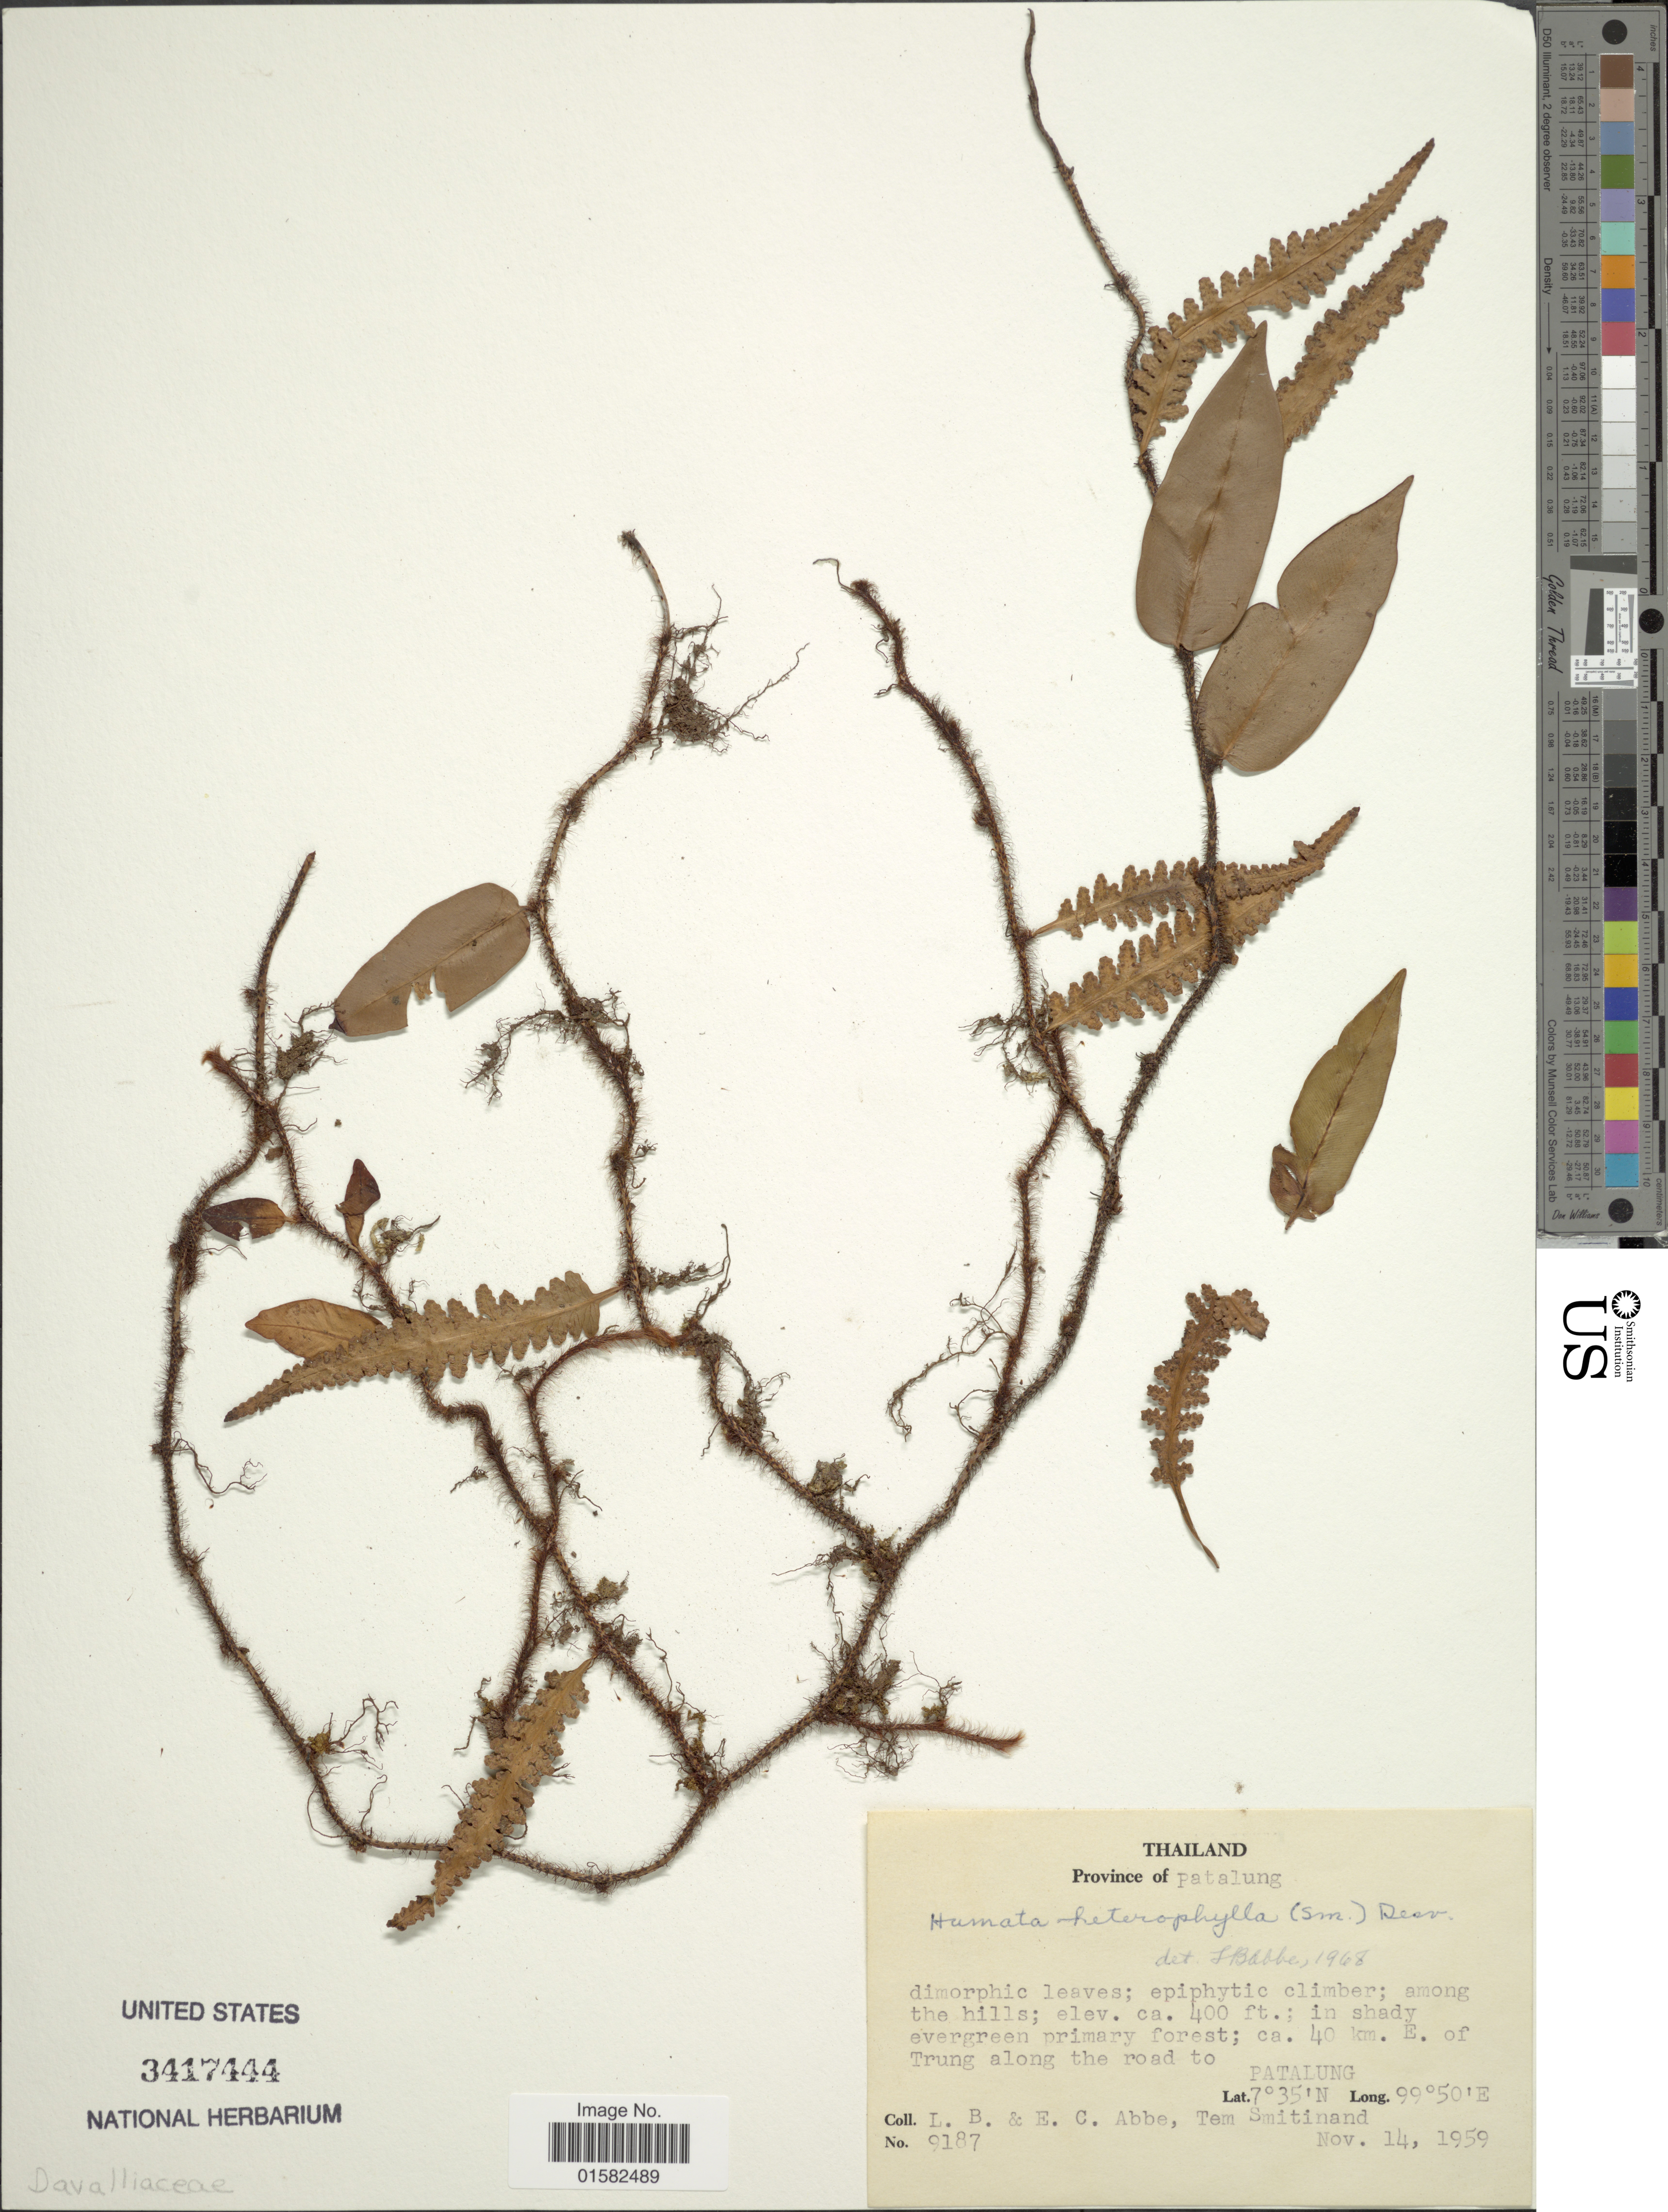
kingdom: Plantae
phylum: Tracheophyta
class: Polypodiopsida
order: Polypodiales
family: Davalliaceae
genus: Humata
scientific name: Humata heterophylla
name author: (Sm.) Desv.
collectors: L. B. Abbe, E. C. Abbe & T. Smitinand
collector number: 9187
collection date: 1959-11-14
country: Thailand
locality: Province of Patalung, ca 40 km E. of Trung along the road to Patalung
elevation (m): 122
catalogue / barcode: US 3417444